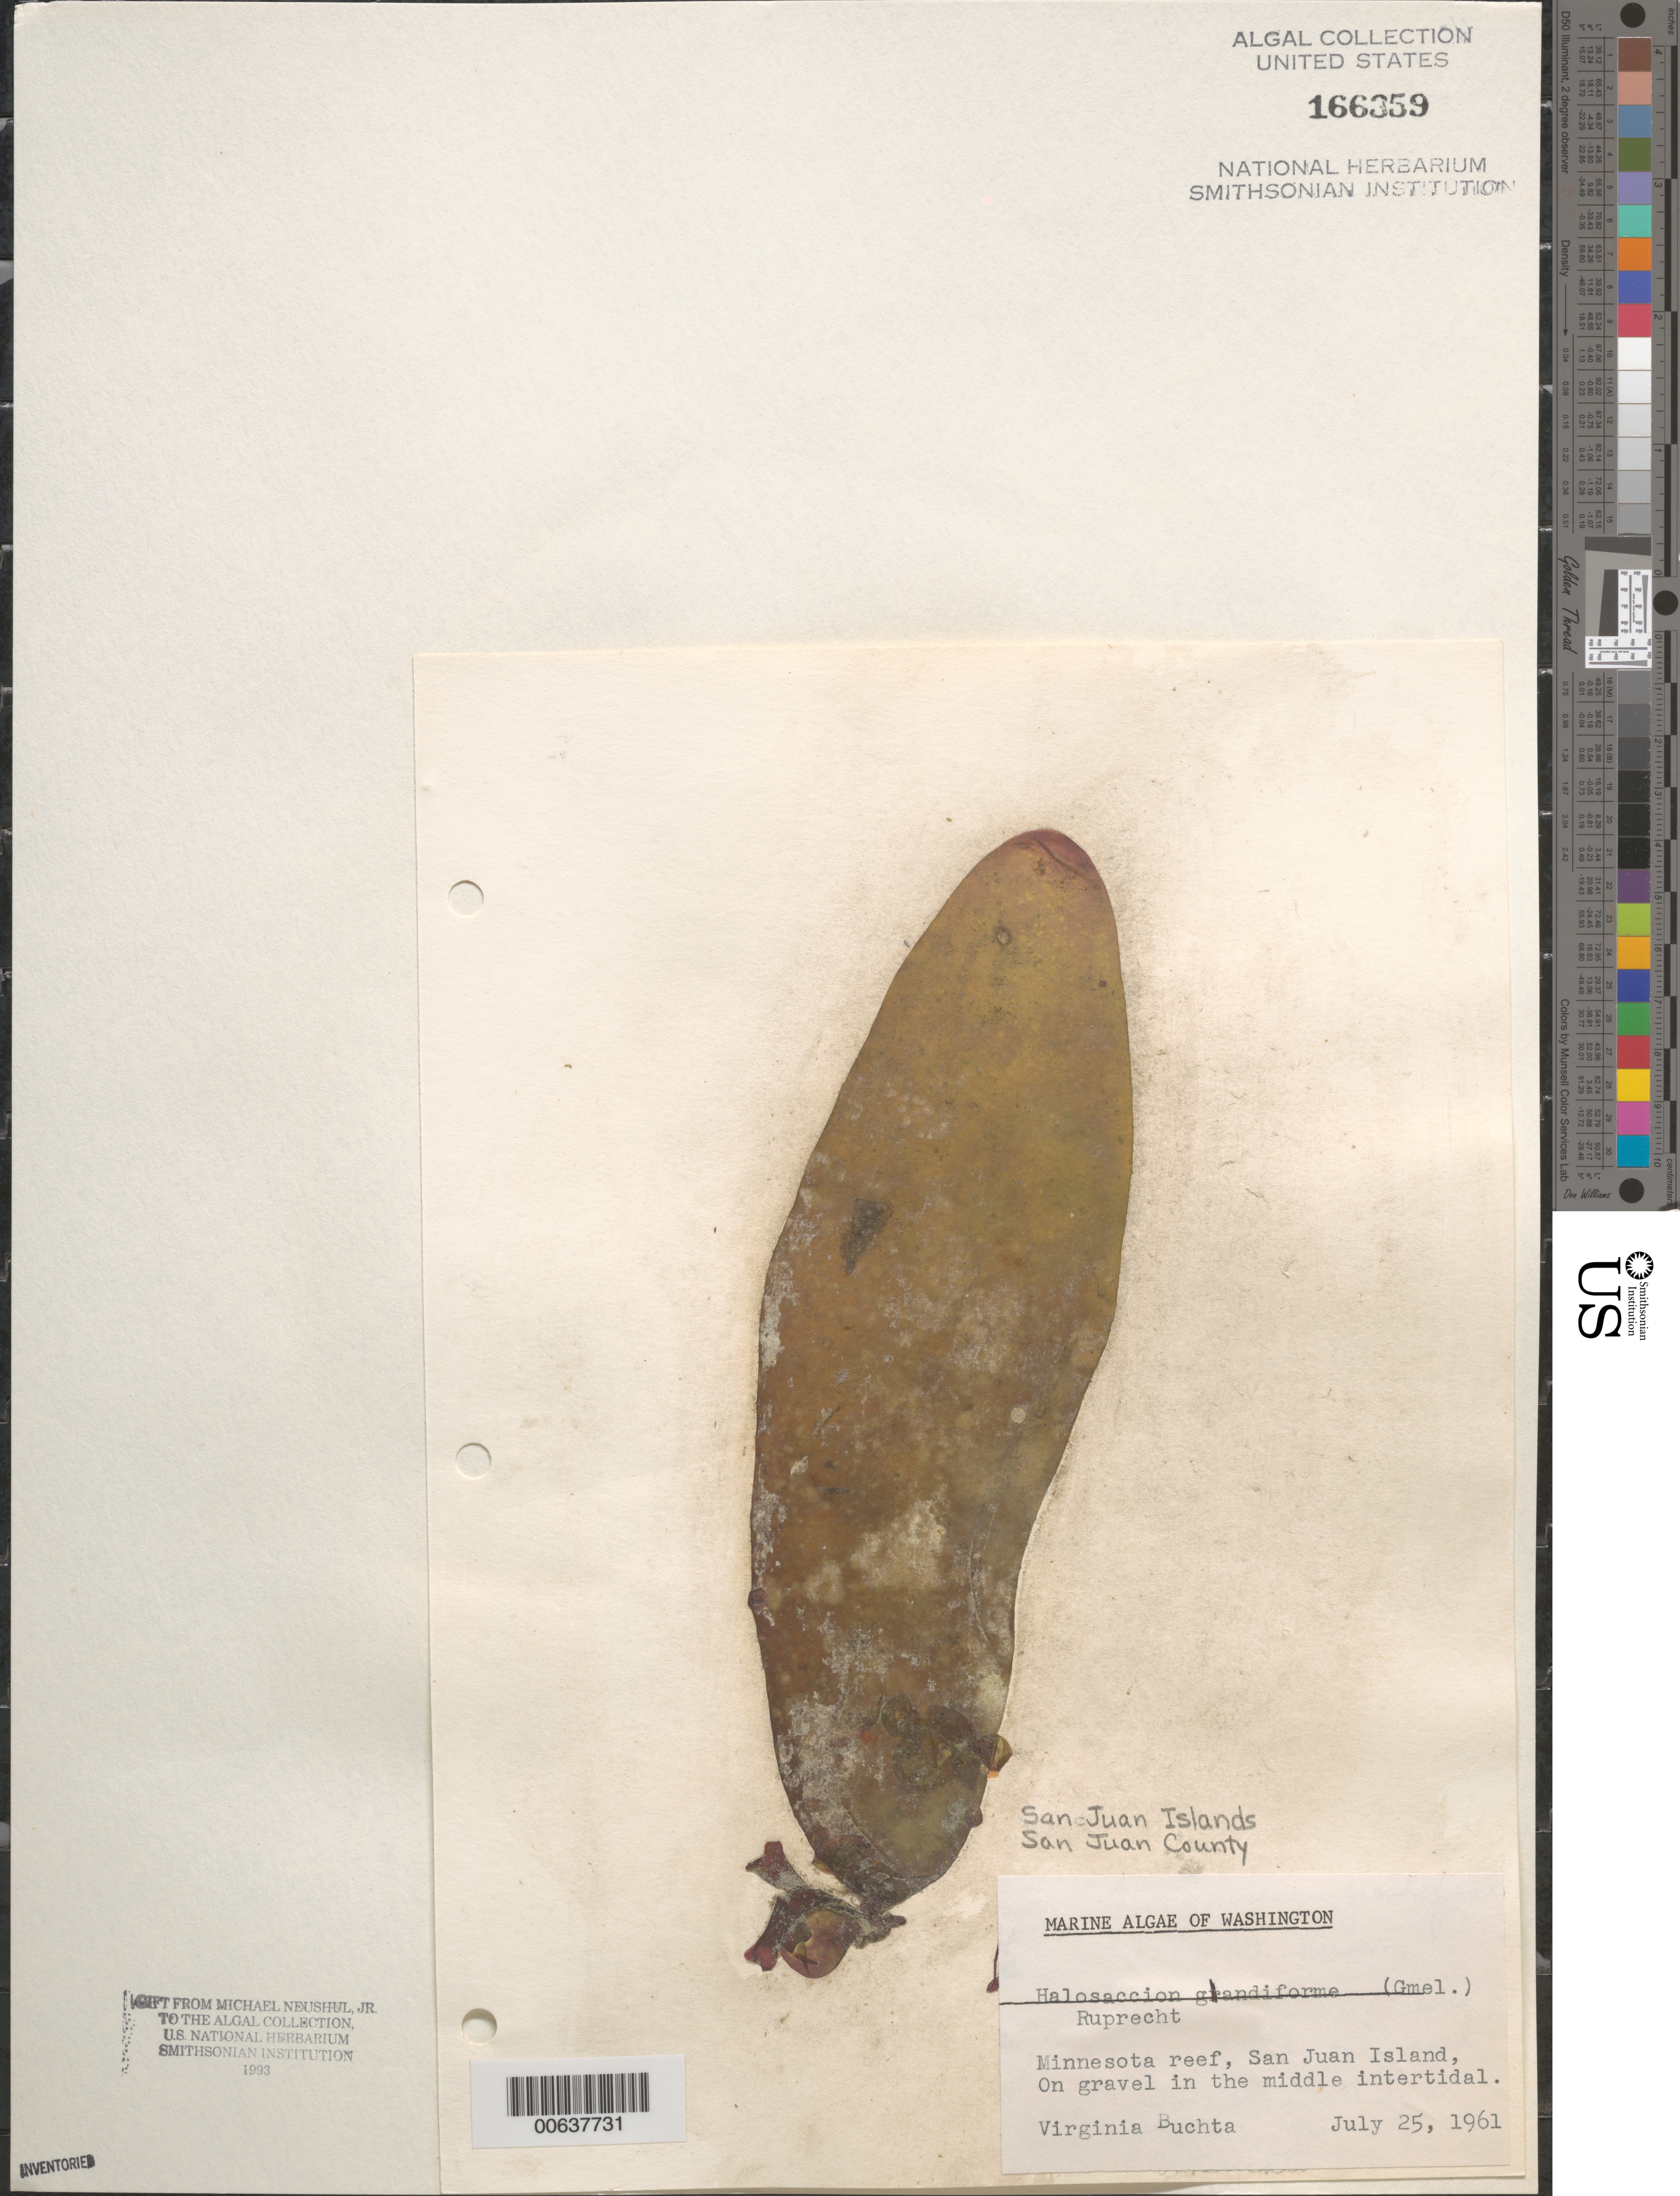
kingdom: Plantae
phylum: Rhodophyta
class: Florideophyceae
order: Palmariales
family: Palmariaceae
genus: Halosaccion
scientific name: Halosaccion glandiforme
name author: (S.G. Gmel.) Rupr.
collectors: V. Buchta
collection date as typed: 25 Jul 1961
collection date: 1961-07-25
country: United States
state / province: Washington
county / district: San Juan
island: San Juan Island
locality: Minnesota Reef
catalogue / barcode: US 166359